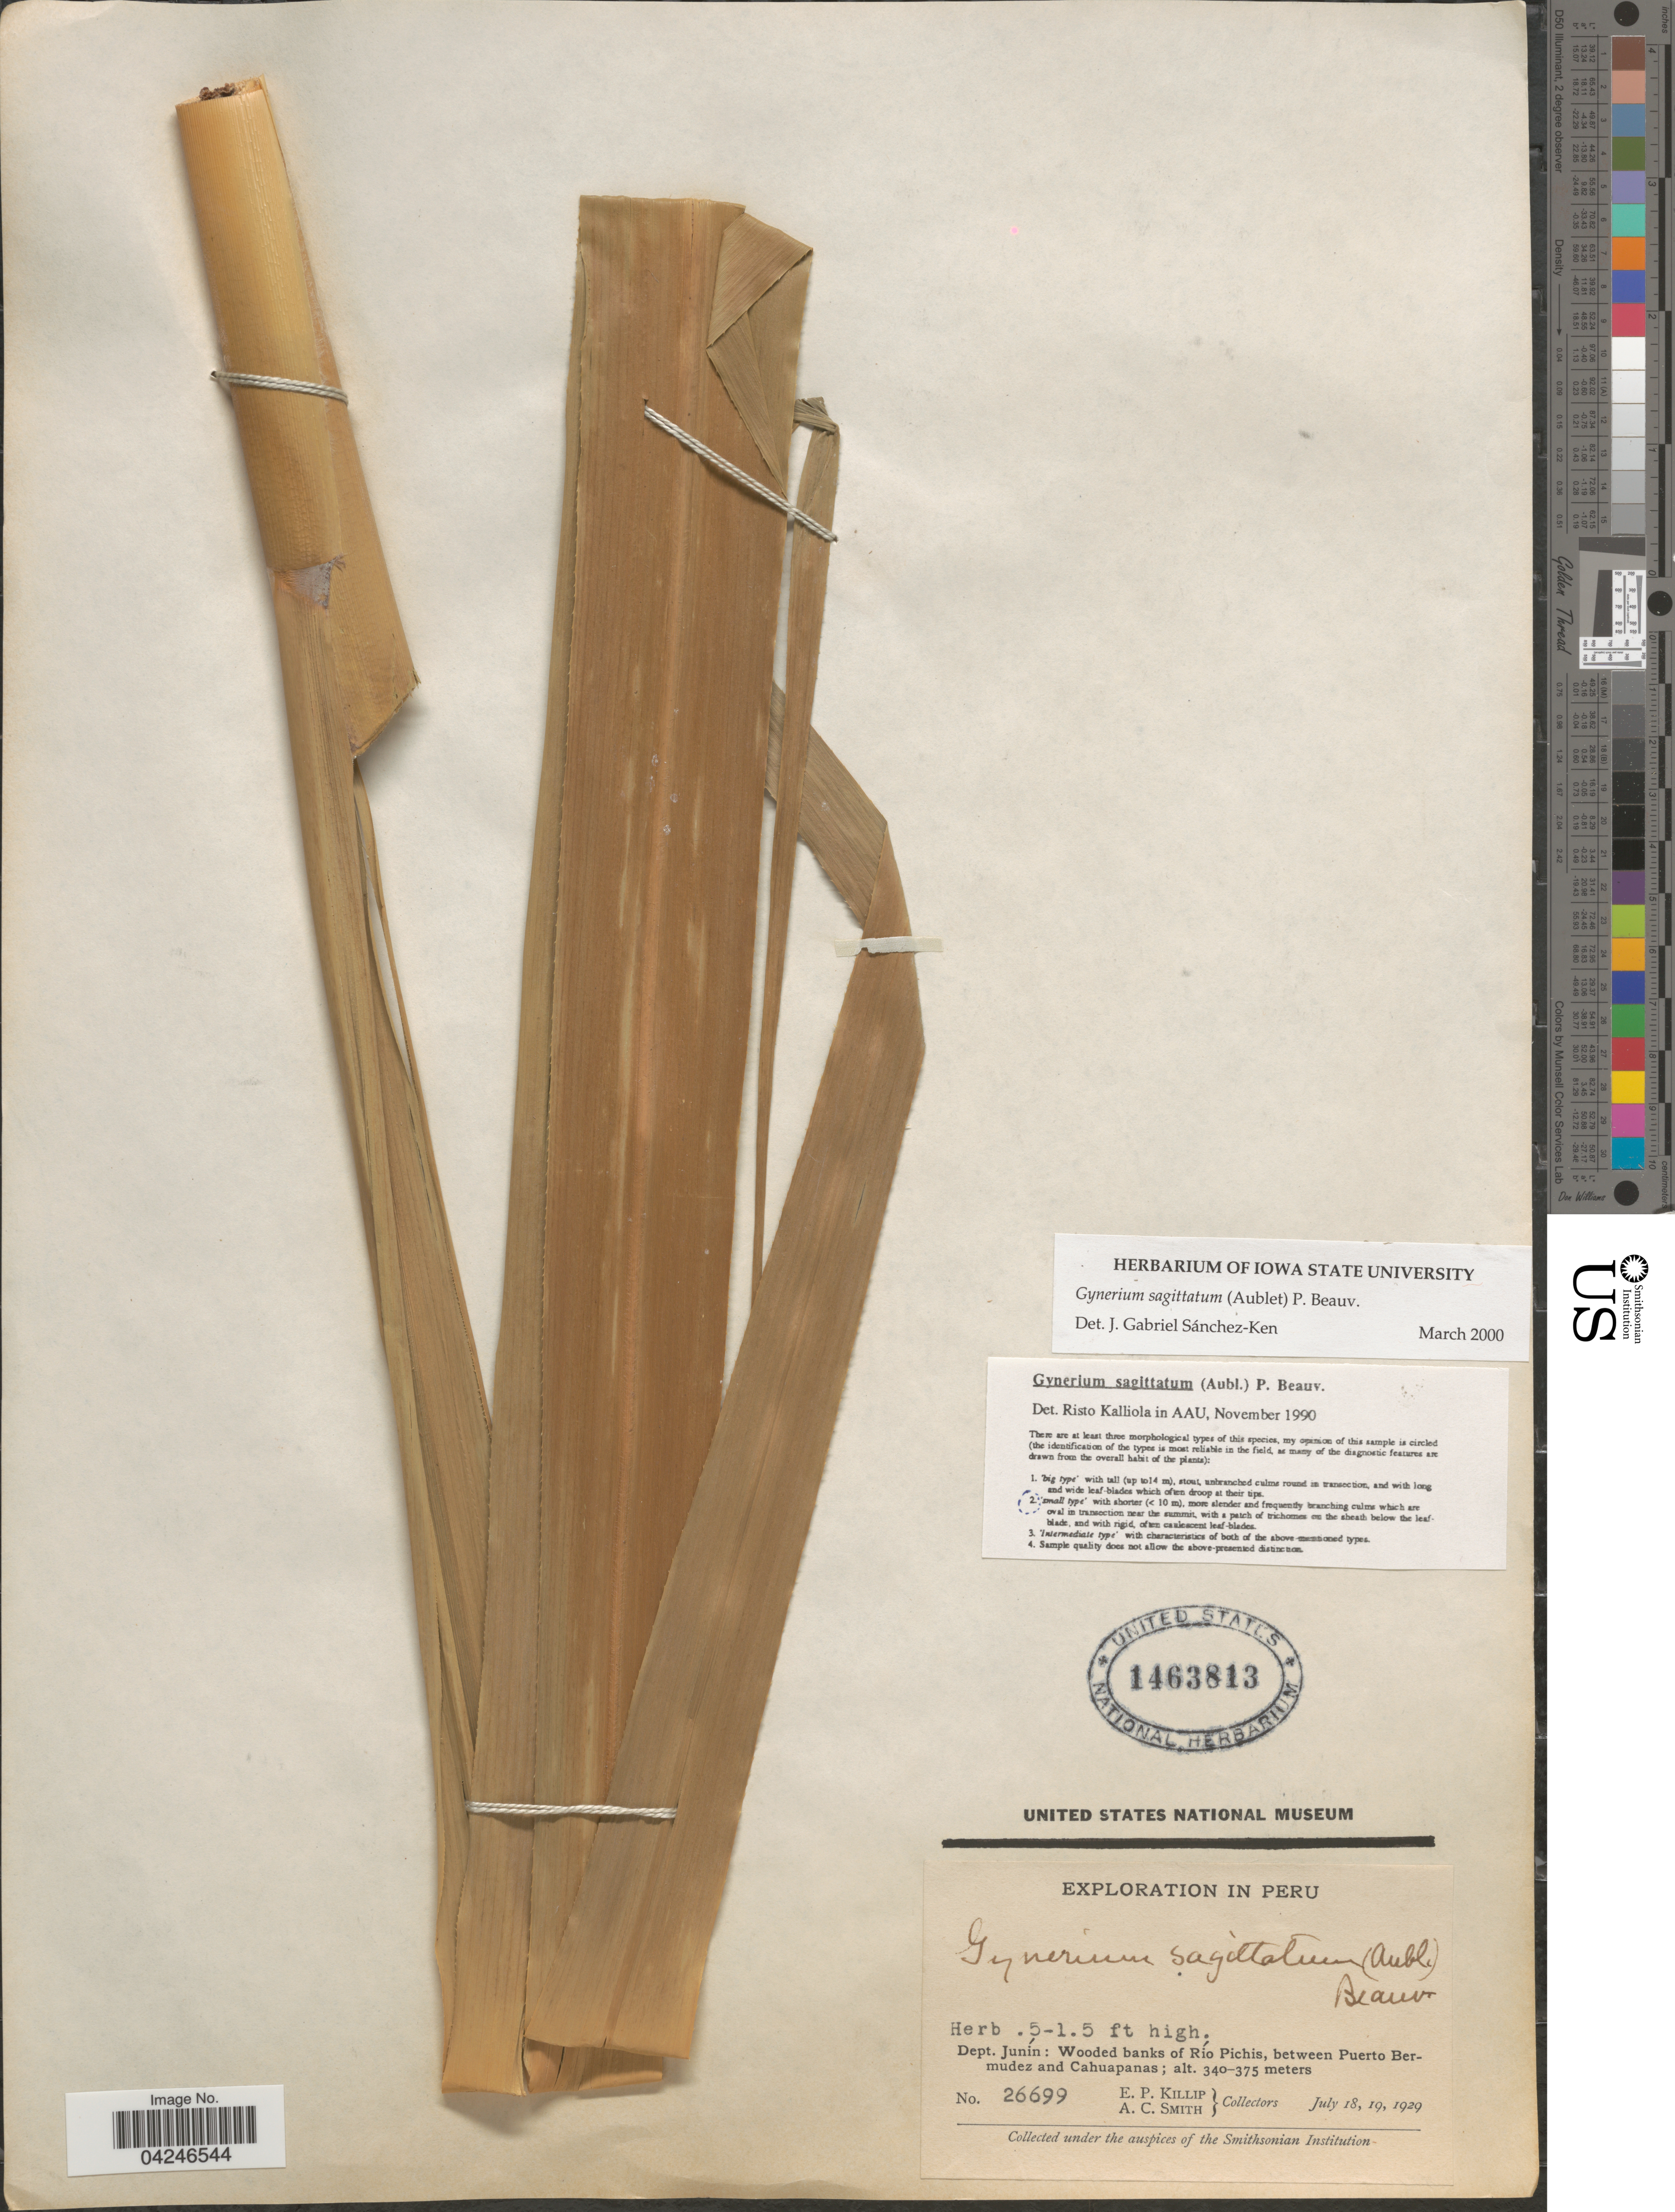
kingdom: Plantae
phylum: Tracheophyta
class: Liliopsida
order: Poales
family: Poaceae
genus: Gynerium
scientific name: Gynerium sagittatum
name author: (Aubl.) P. Beauv.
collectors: E. P. Killip & A. C. Smith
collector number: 26699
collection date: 1929-07-18/1929-07-19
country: Peru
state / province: Junín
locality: Exploration in Peru. Dept. Junín: Wooded banks of Río Pichis, between Puerto Bermudez and Cahuapanas.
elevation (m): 340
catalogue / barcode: US 1463813